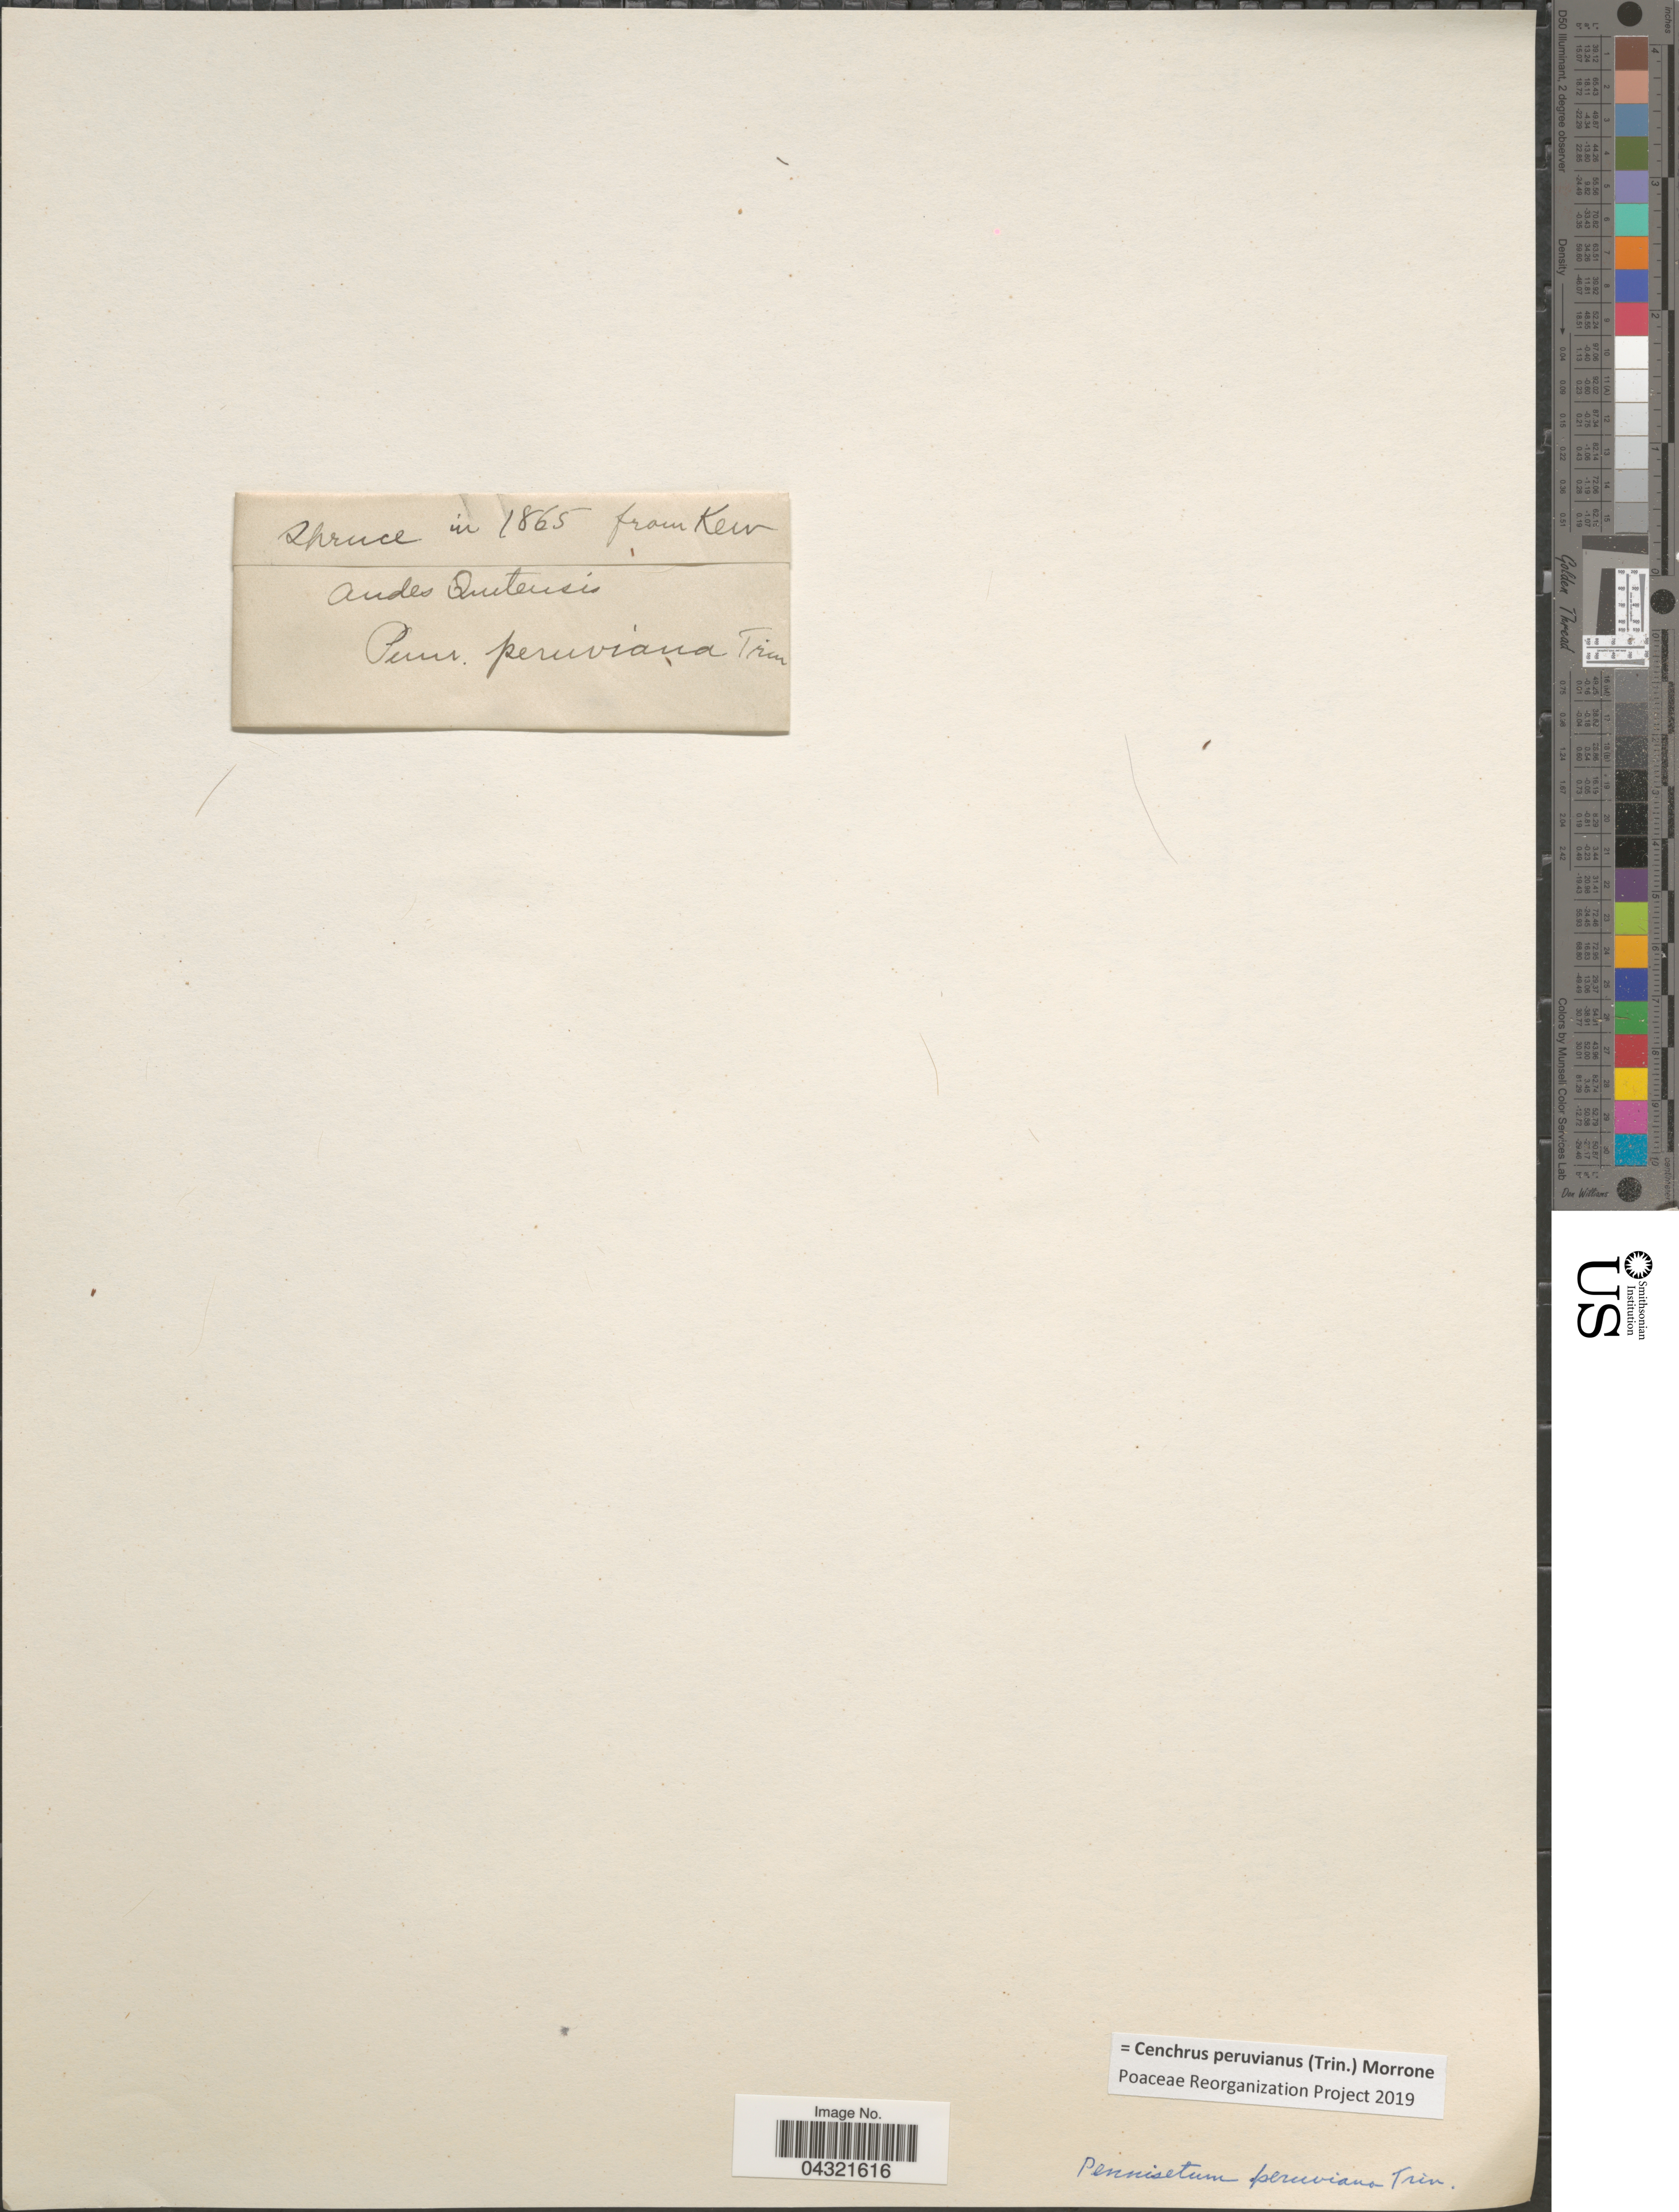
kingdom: Plantae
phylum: Tracheophyta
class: Liliopsida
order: Poales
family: Poaceae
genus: Cenchrus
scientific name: Cenchrus peruvianus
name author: (Trin.) Morrone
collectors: -. Spruce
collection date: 1865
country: Ecuador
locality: Andes Quitensis. Peruviana.